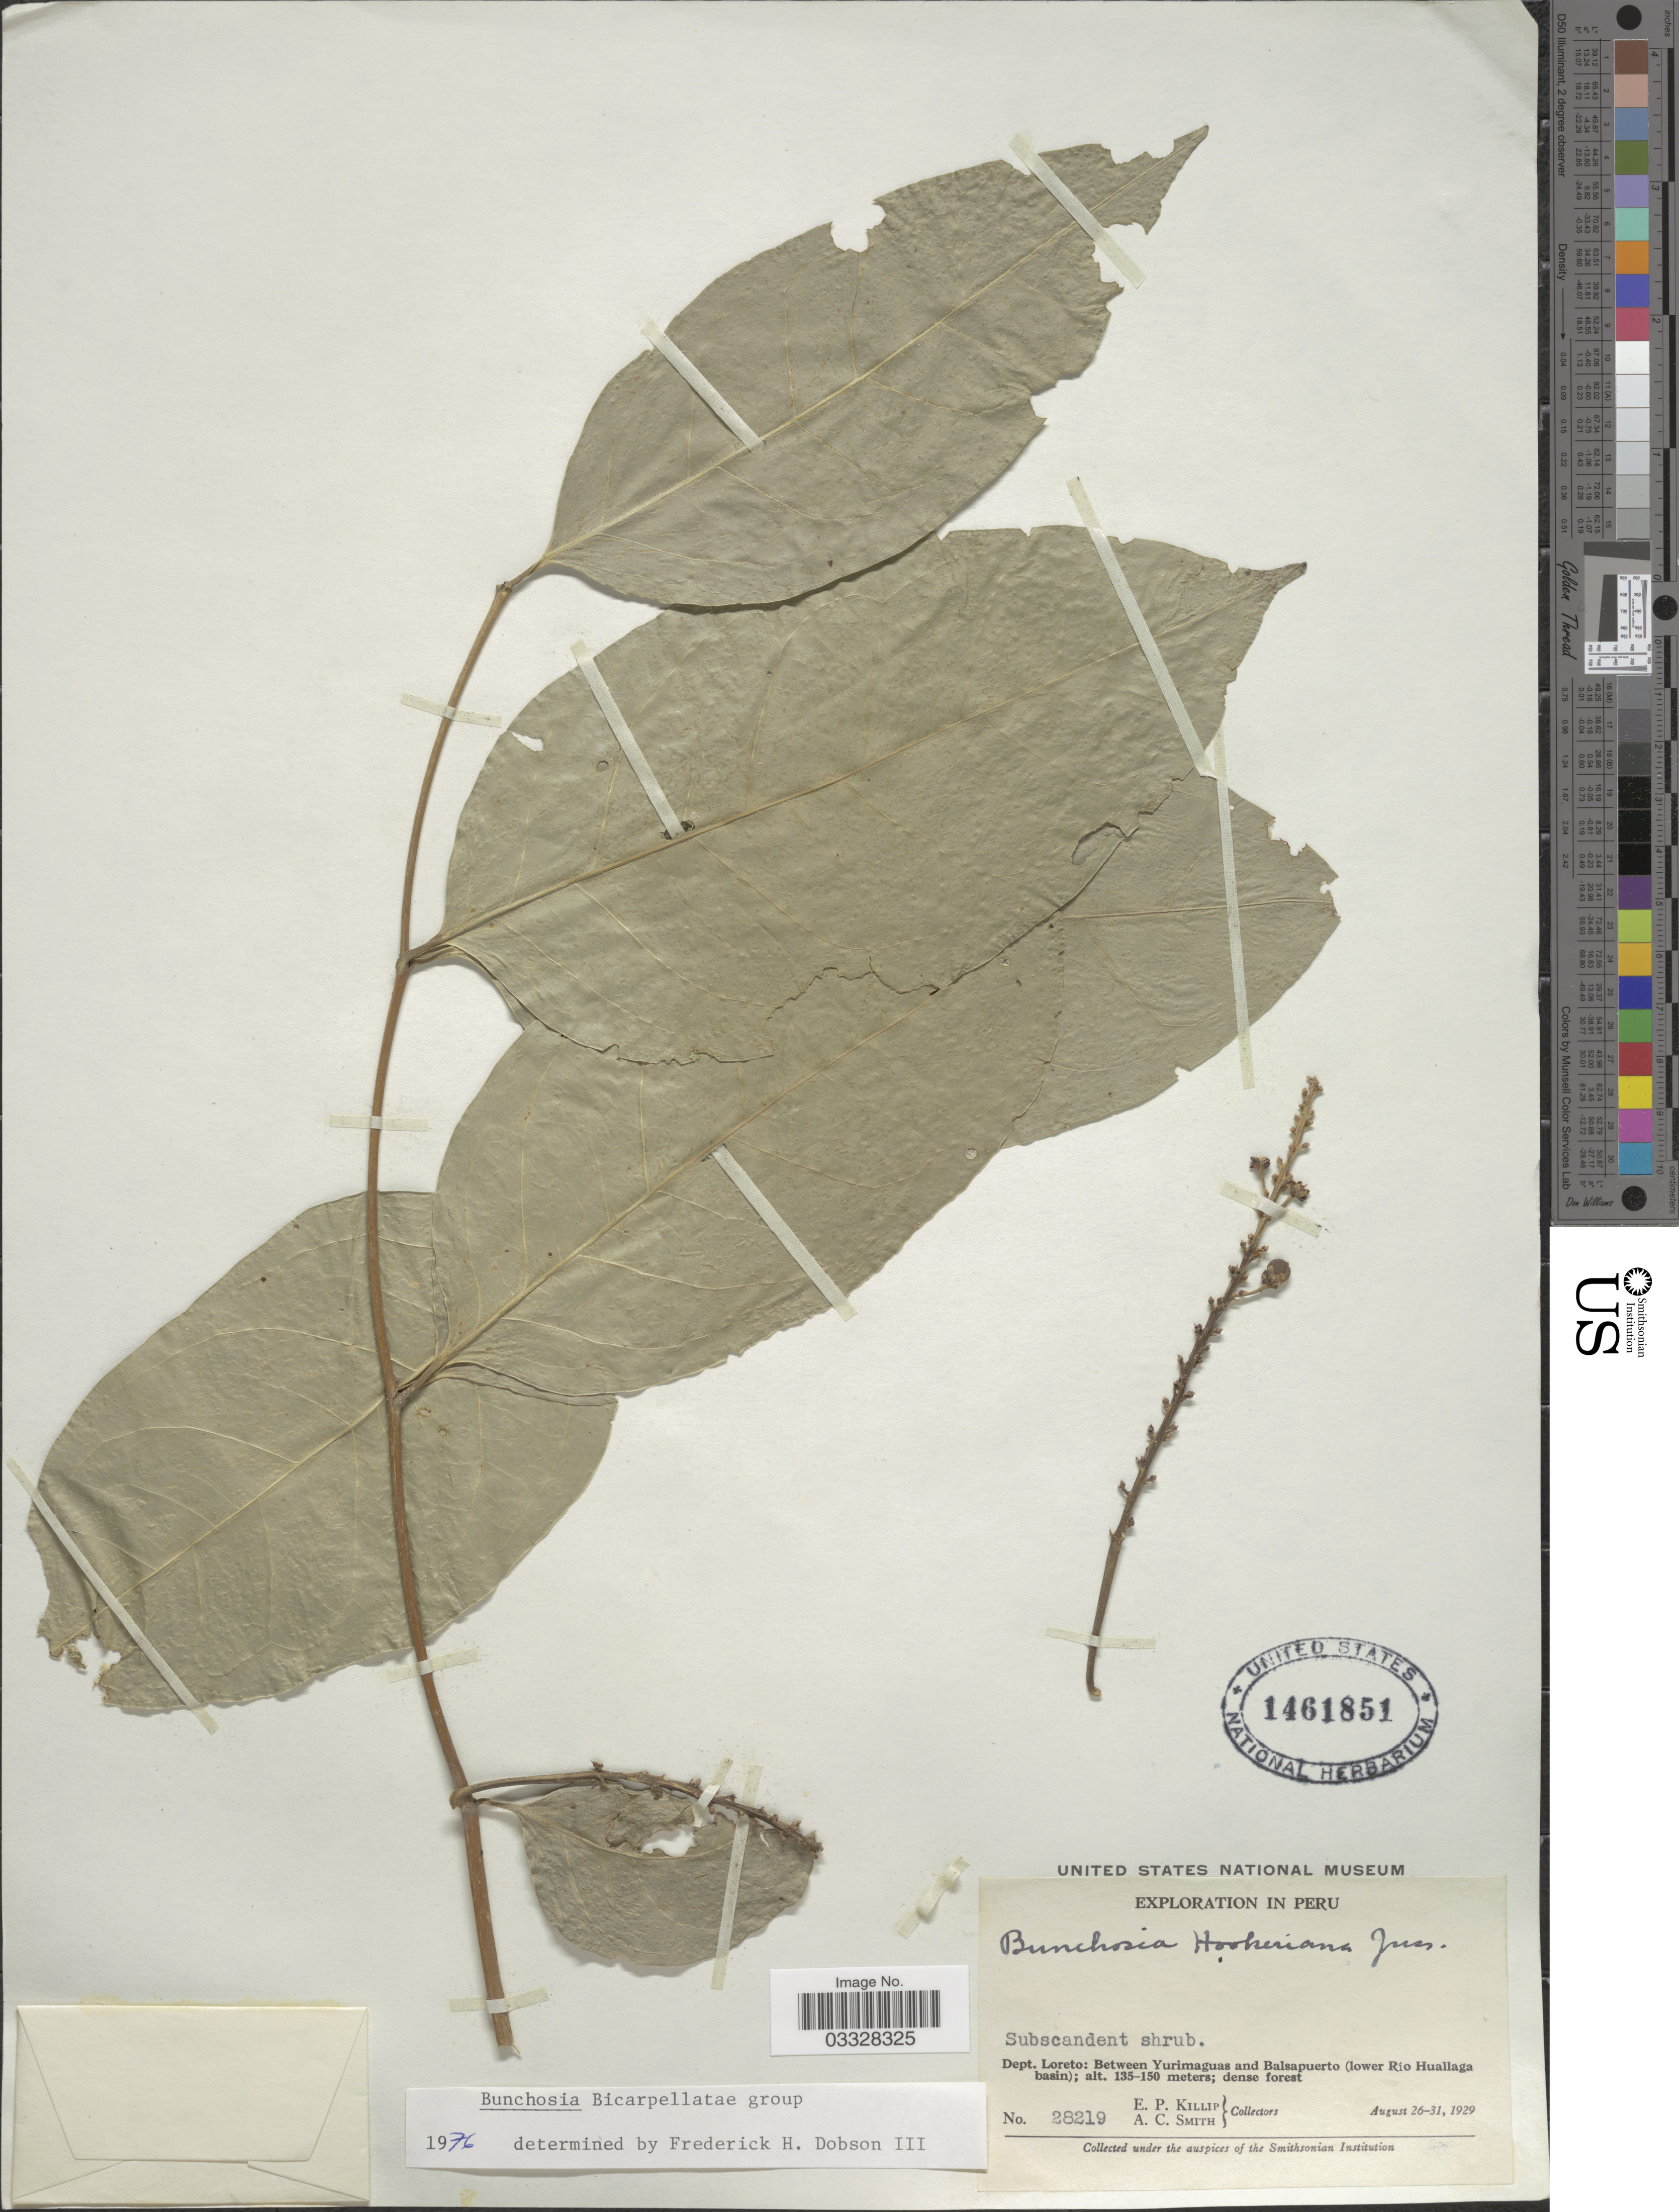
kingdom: Plantae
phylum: Tracheophyta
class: Magnoliopsida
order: Malpighiales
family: Malpighiaceae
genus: Bunchosia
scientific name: Bunchosia hookeriana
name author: A. Juss.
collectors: E. P. Killip & A. C. Smith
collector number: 28219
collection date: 1929-08-26/1929-08-31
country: Peru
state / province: Loreto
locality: Dept. Loreto: Between Yurimaguas and Balsapuerto (lower Río Huallaga basin).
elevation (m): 135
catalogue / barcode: US 1461851